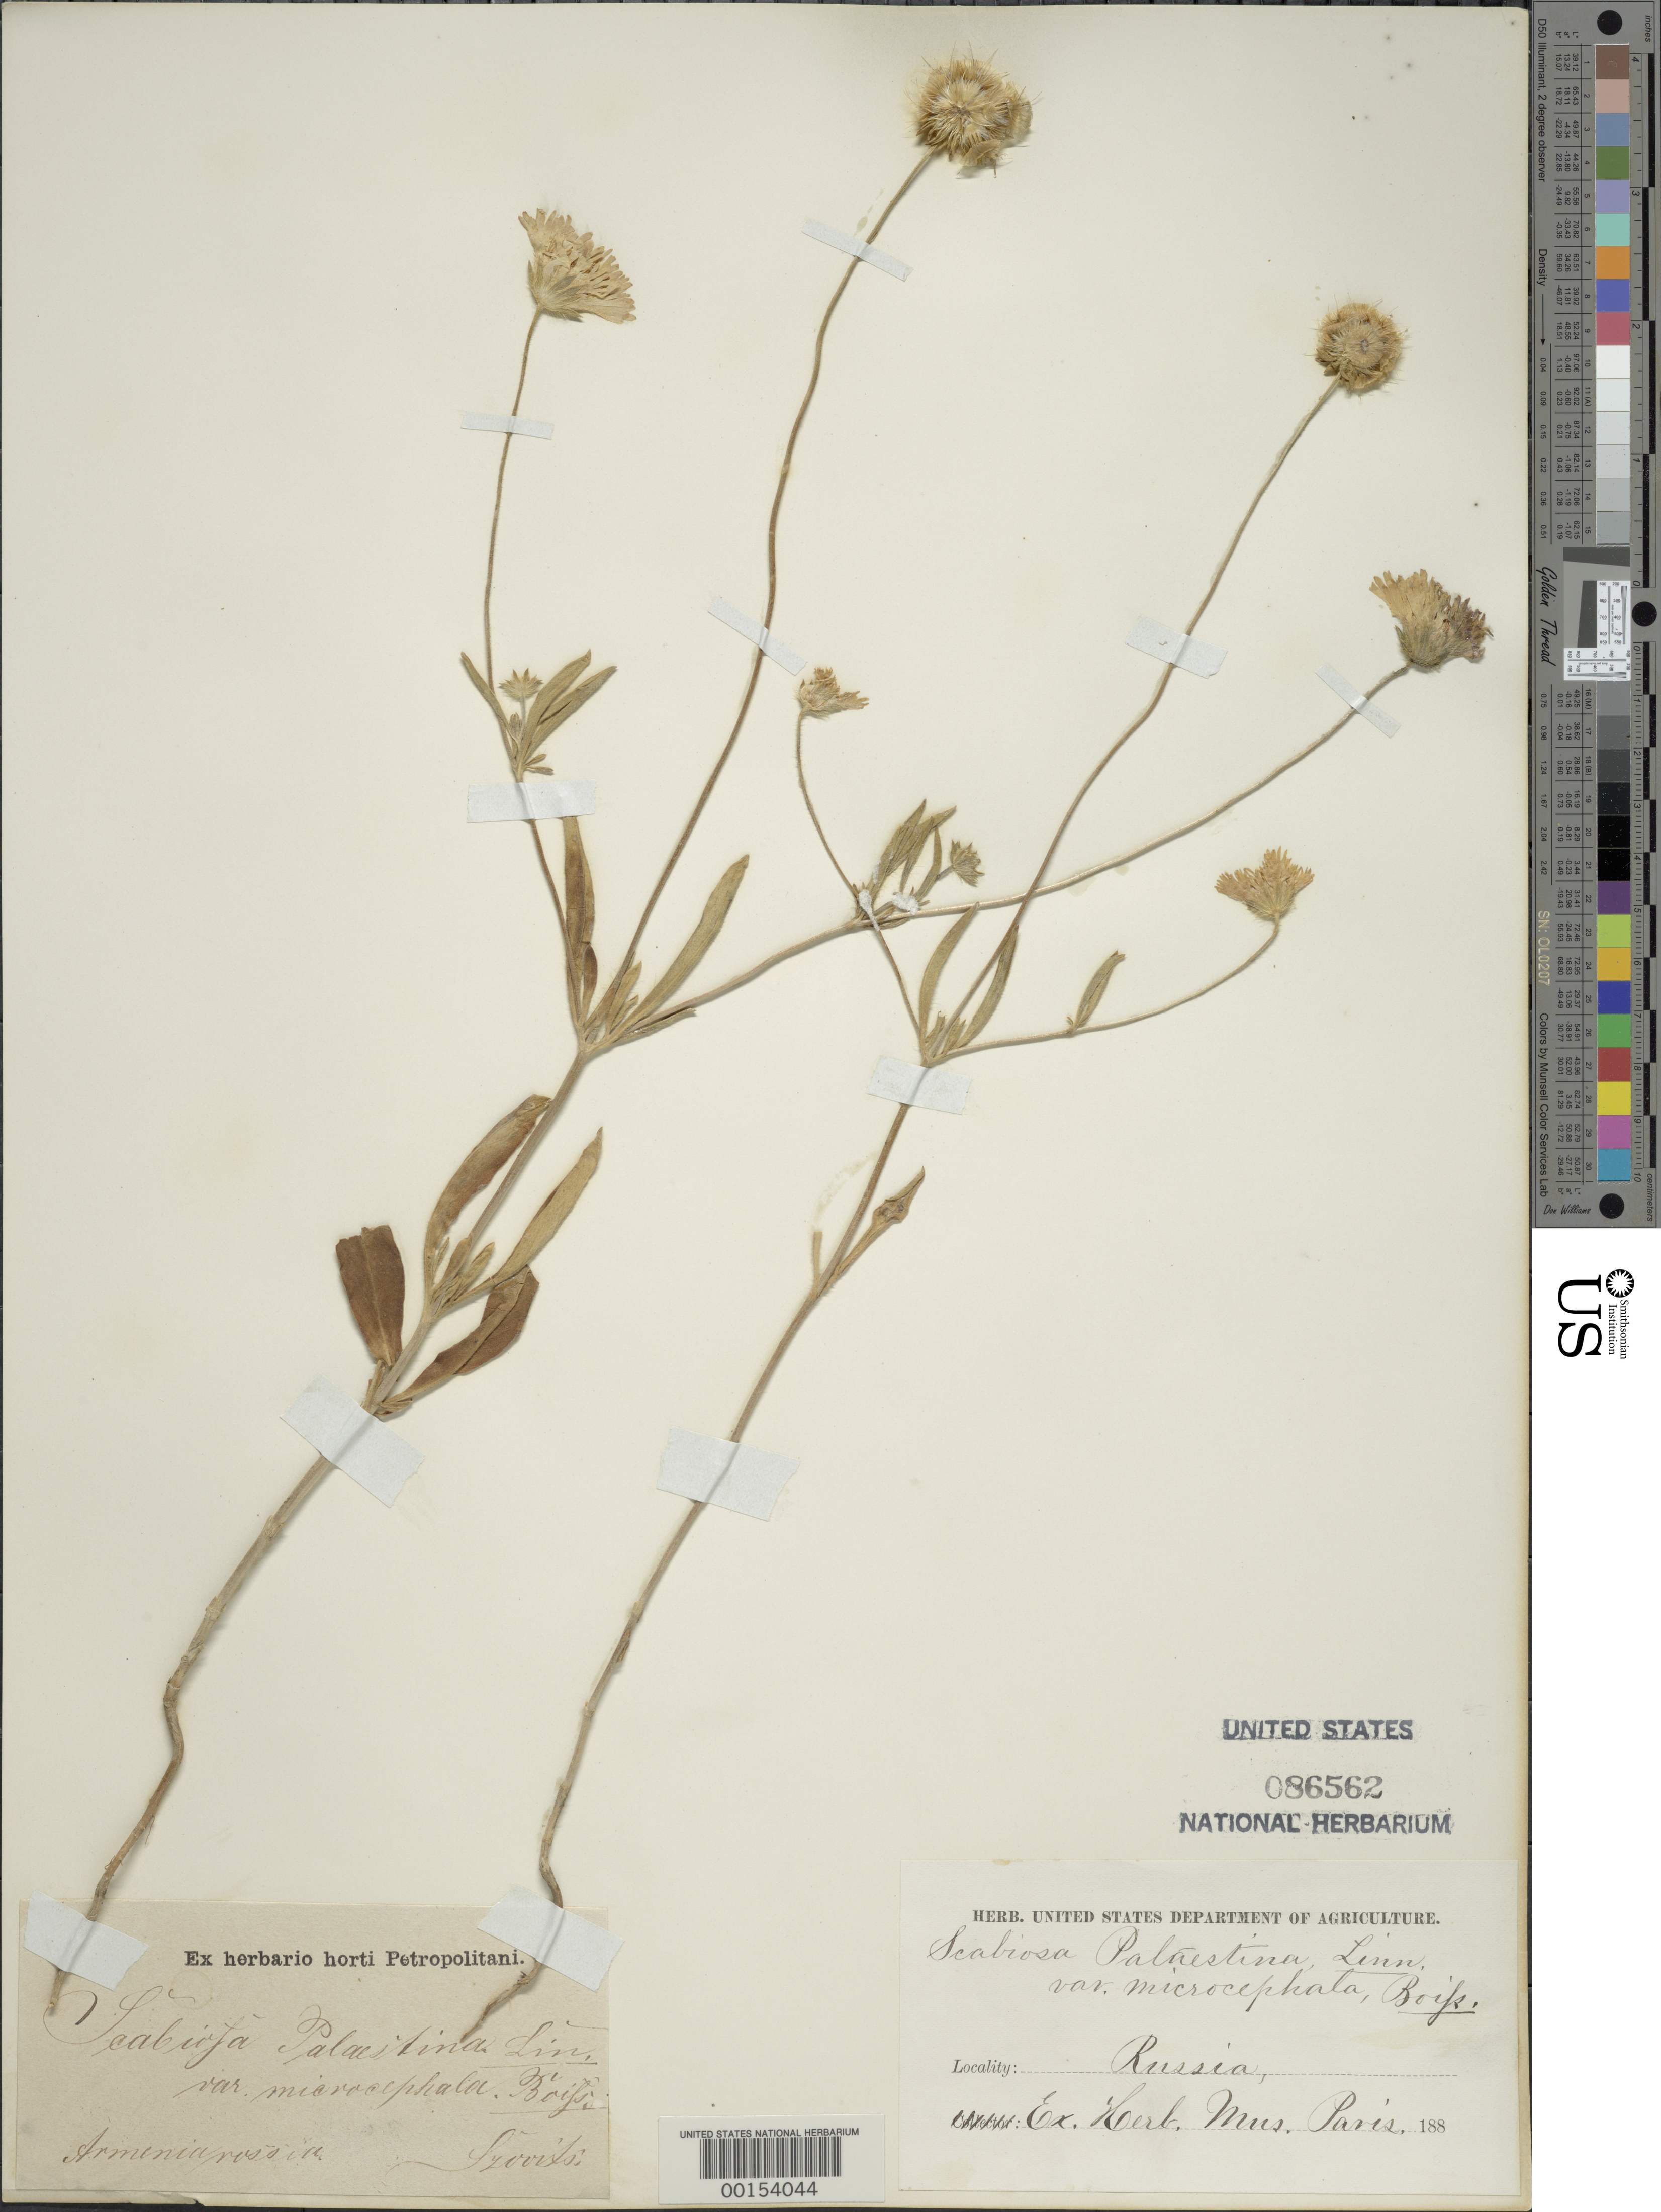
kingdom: Plantae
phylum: Tracheophyta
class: Magnoliopsida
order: Dipsacales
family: Caprifoliaceae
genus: Scabiosa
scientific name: Scabiosa palaestina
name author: L.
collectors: J. Szovits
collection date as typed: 188-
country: Armenia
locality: Armenia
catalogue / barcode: US 86562